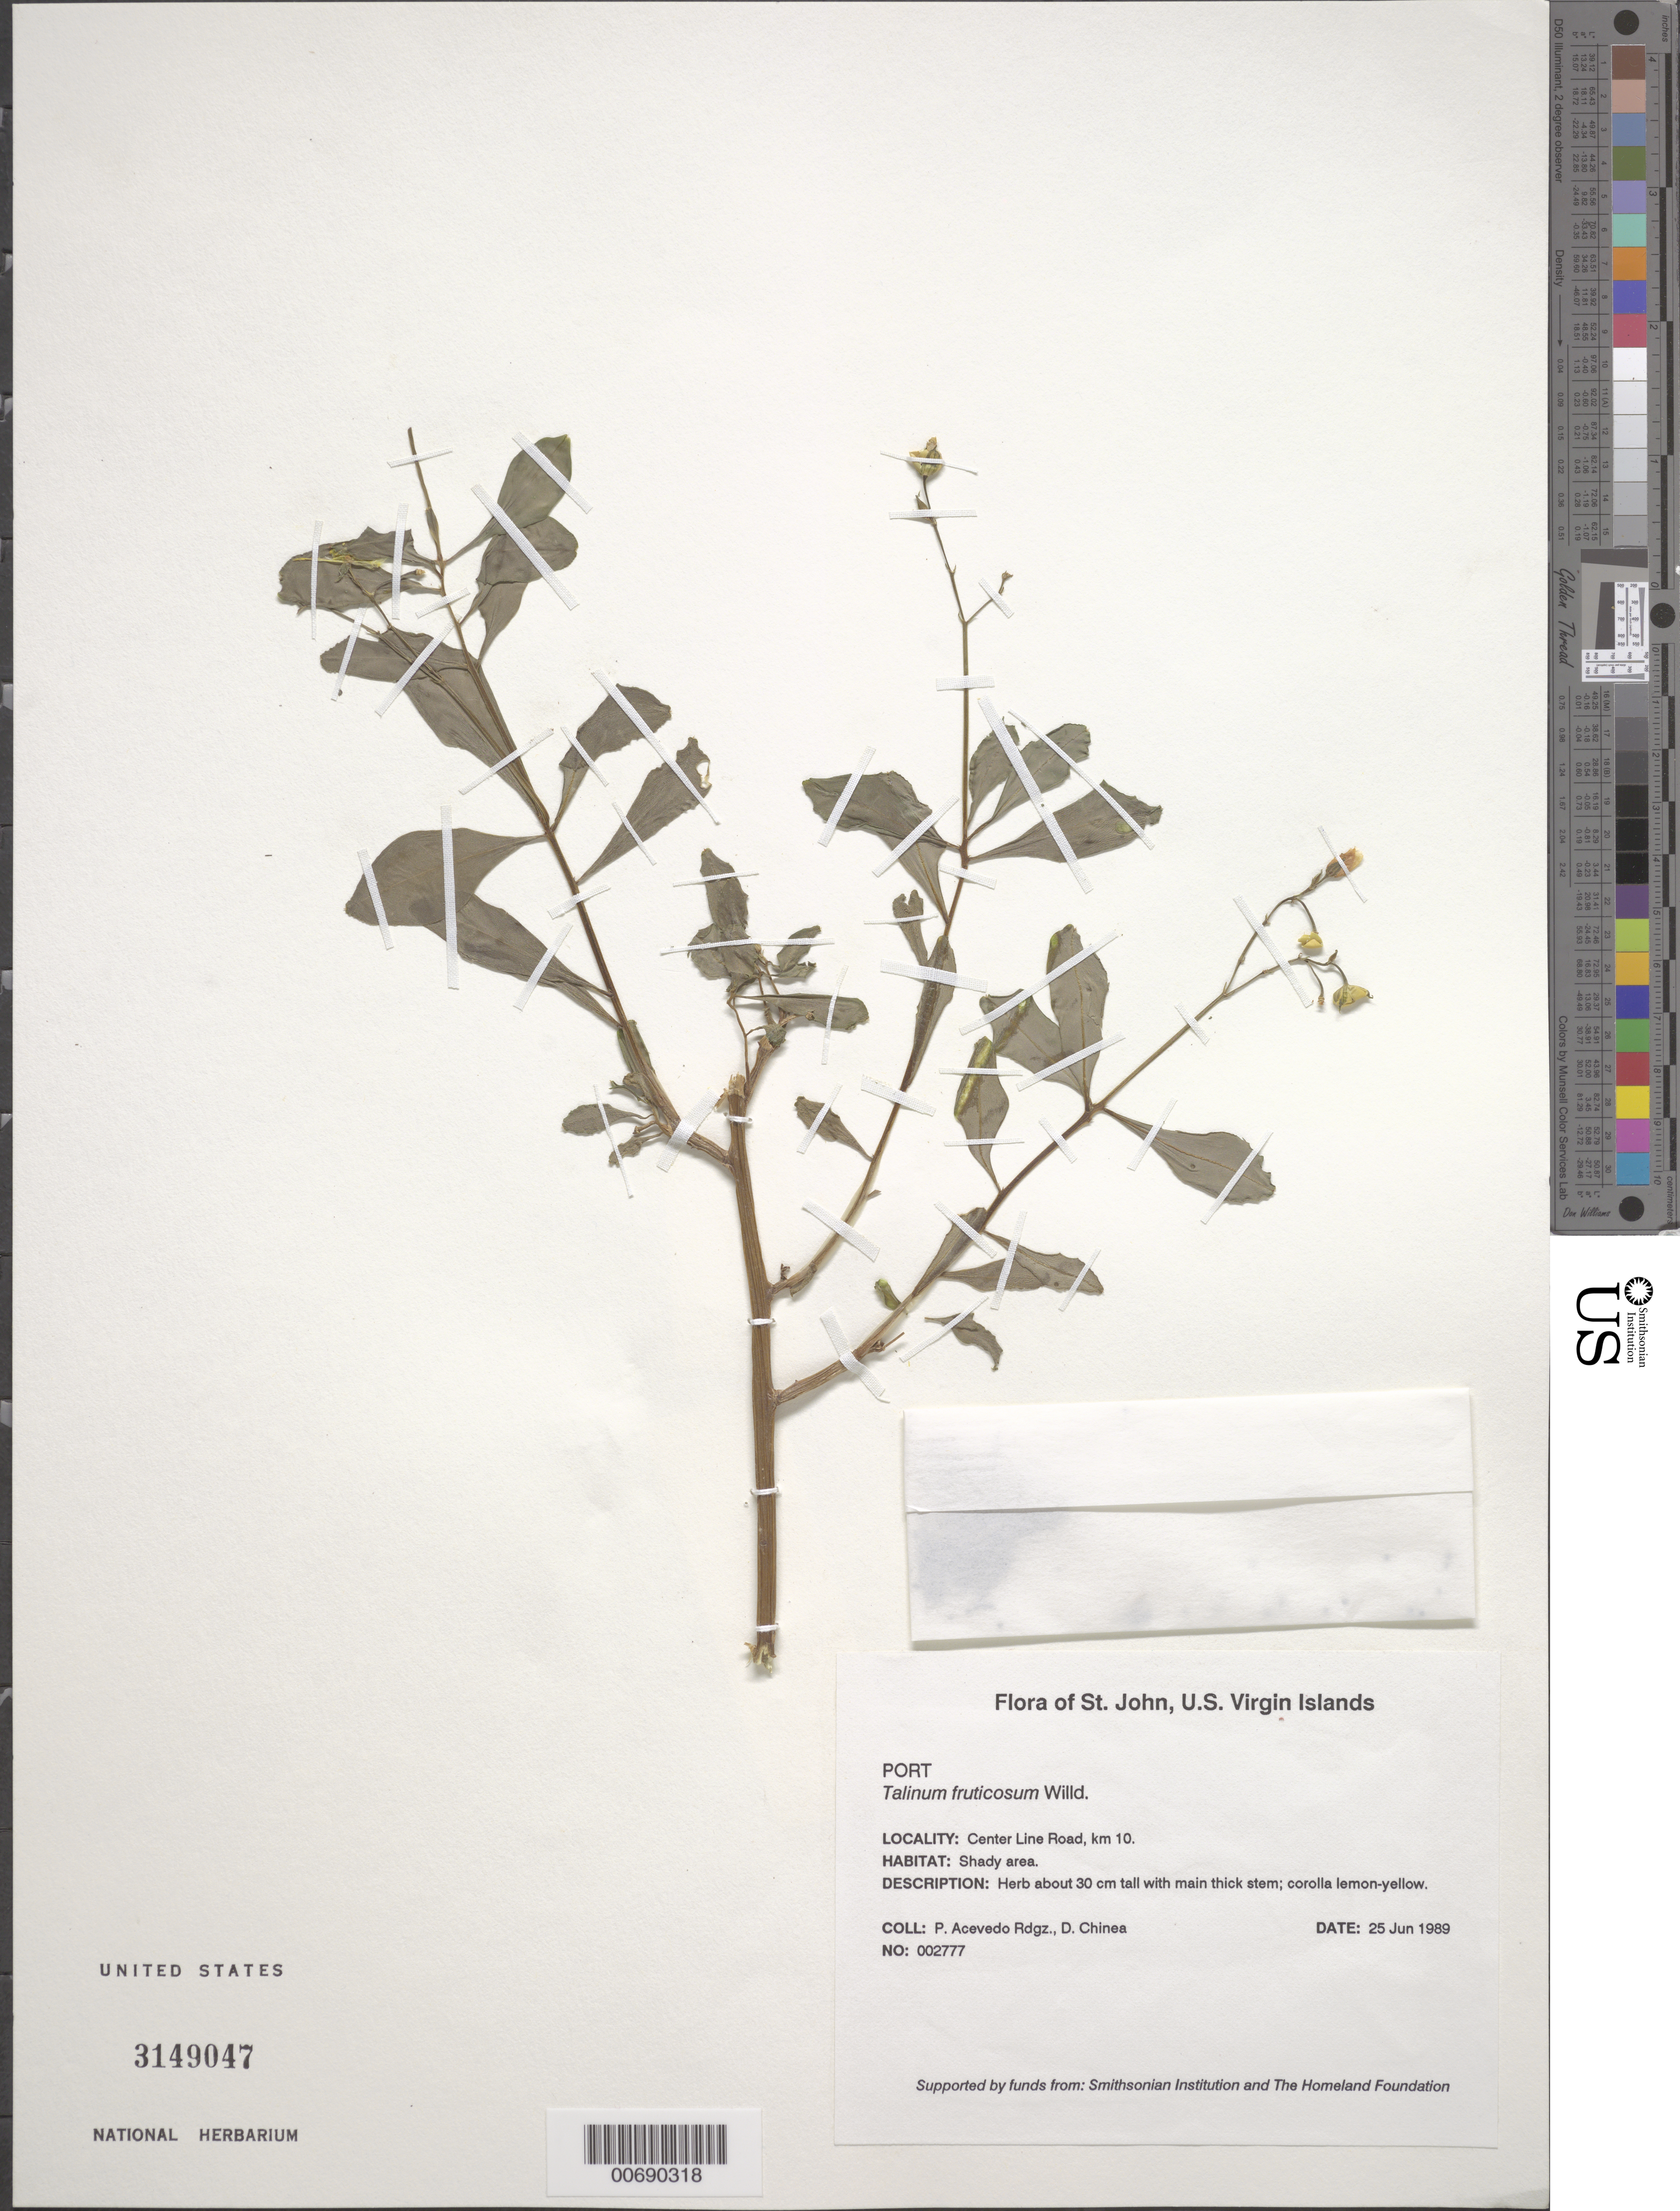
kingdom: Plantae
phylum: Tracheophyta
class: Magnoliopsida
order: Caryophyllales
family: Talinaceae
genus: Talinum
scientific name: Talinum fruticosum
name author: (L.) Juss.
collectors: P. Acevedo-Rodr. & D. Chinea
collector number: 2777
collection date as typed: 25 Jun 1989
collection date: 1989-06-25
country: U.S. Virgin Islands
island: St. John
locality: Center Line Road, km 10.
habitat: Shady area.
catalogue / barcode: US 3149047